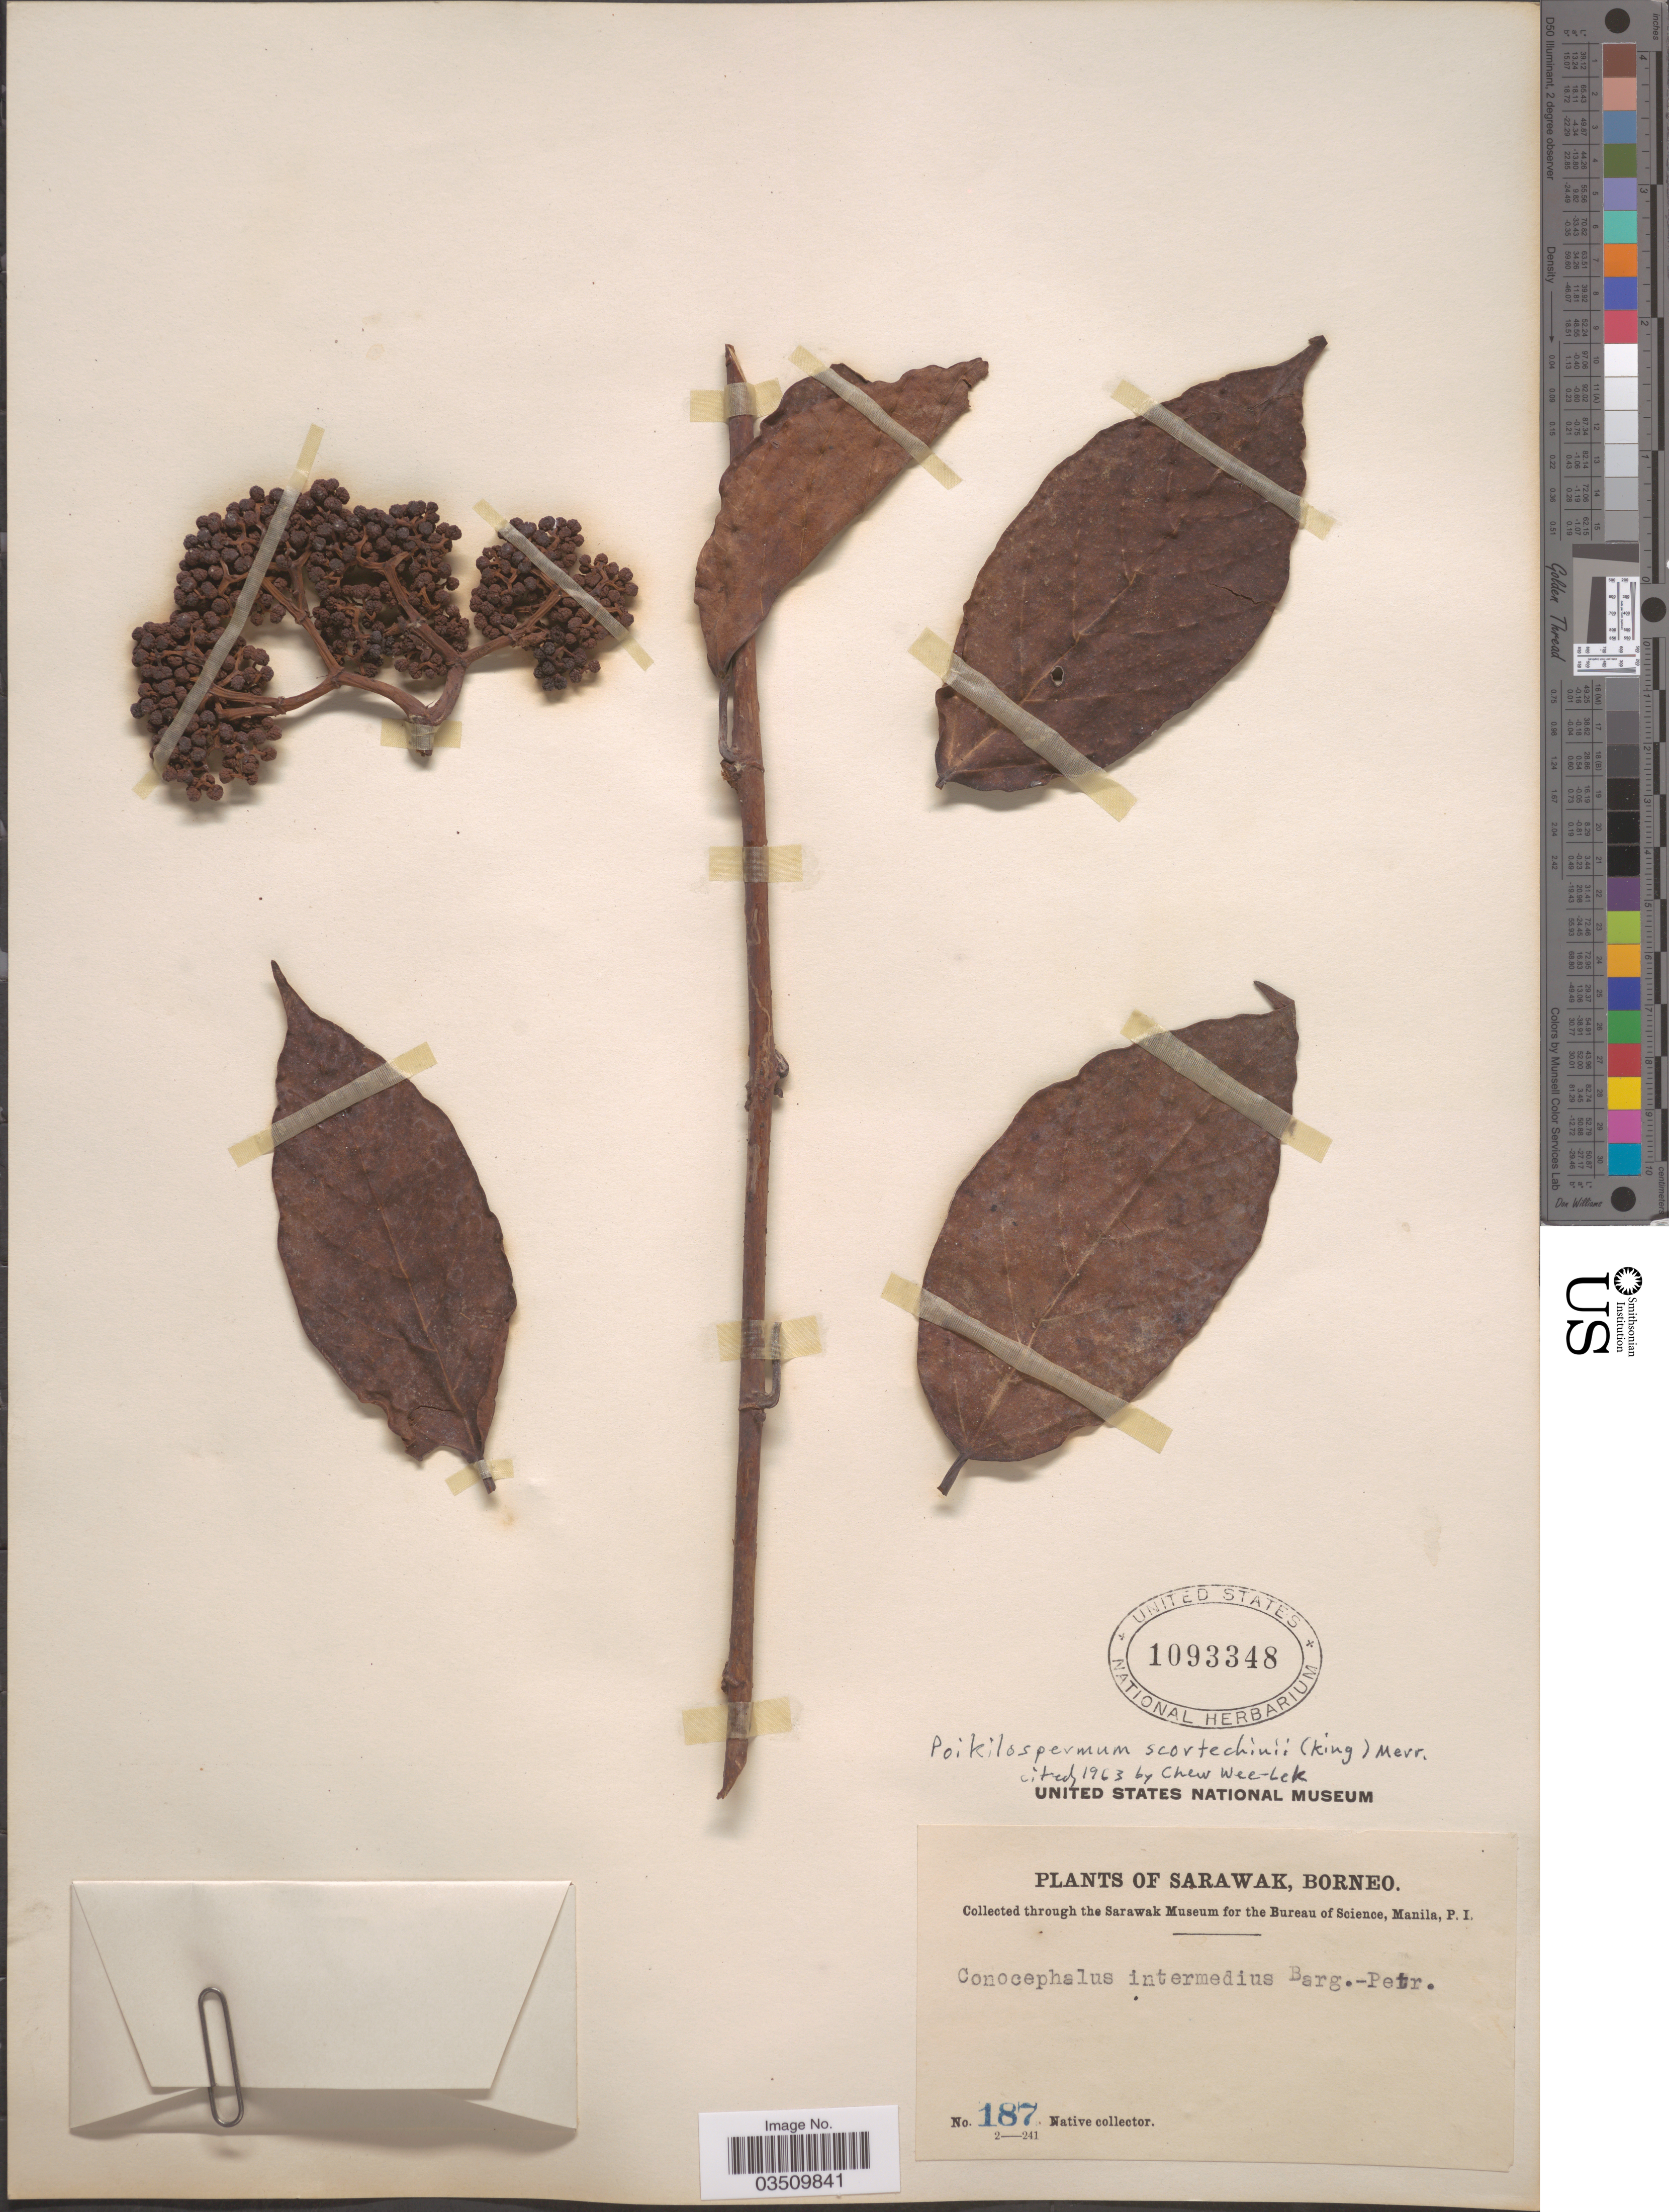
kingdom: Plantae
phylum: Tracheophyta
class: Magnoliopsida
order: Rosales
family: Urticaceae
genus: Poikilospermum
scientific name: Poikilospermum scortechinii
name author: (King) Merr.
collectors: Native collector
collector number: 187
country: Malaysia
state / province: Sarawak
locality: Borneo.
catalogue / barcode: US 1093348